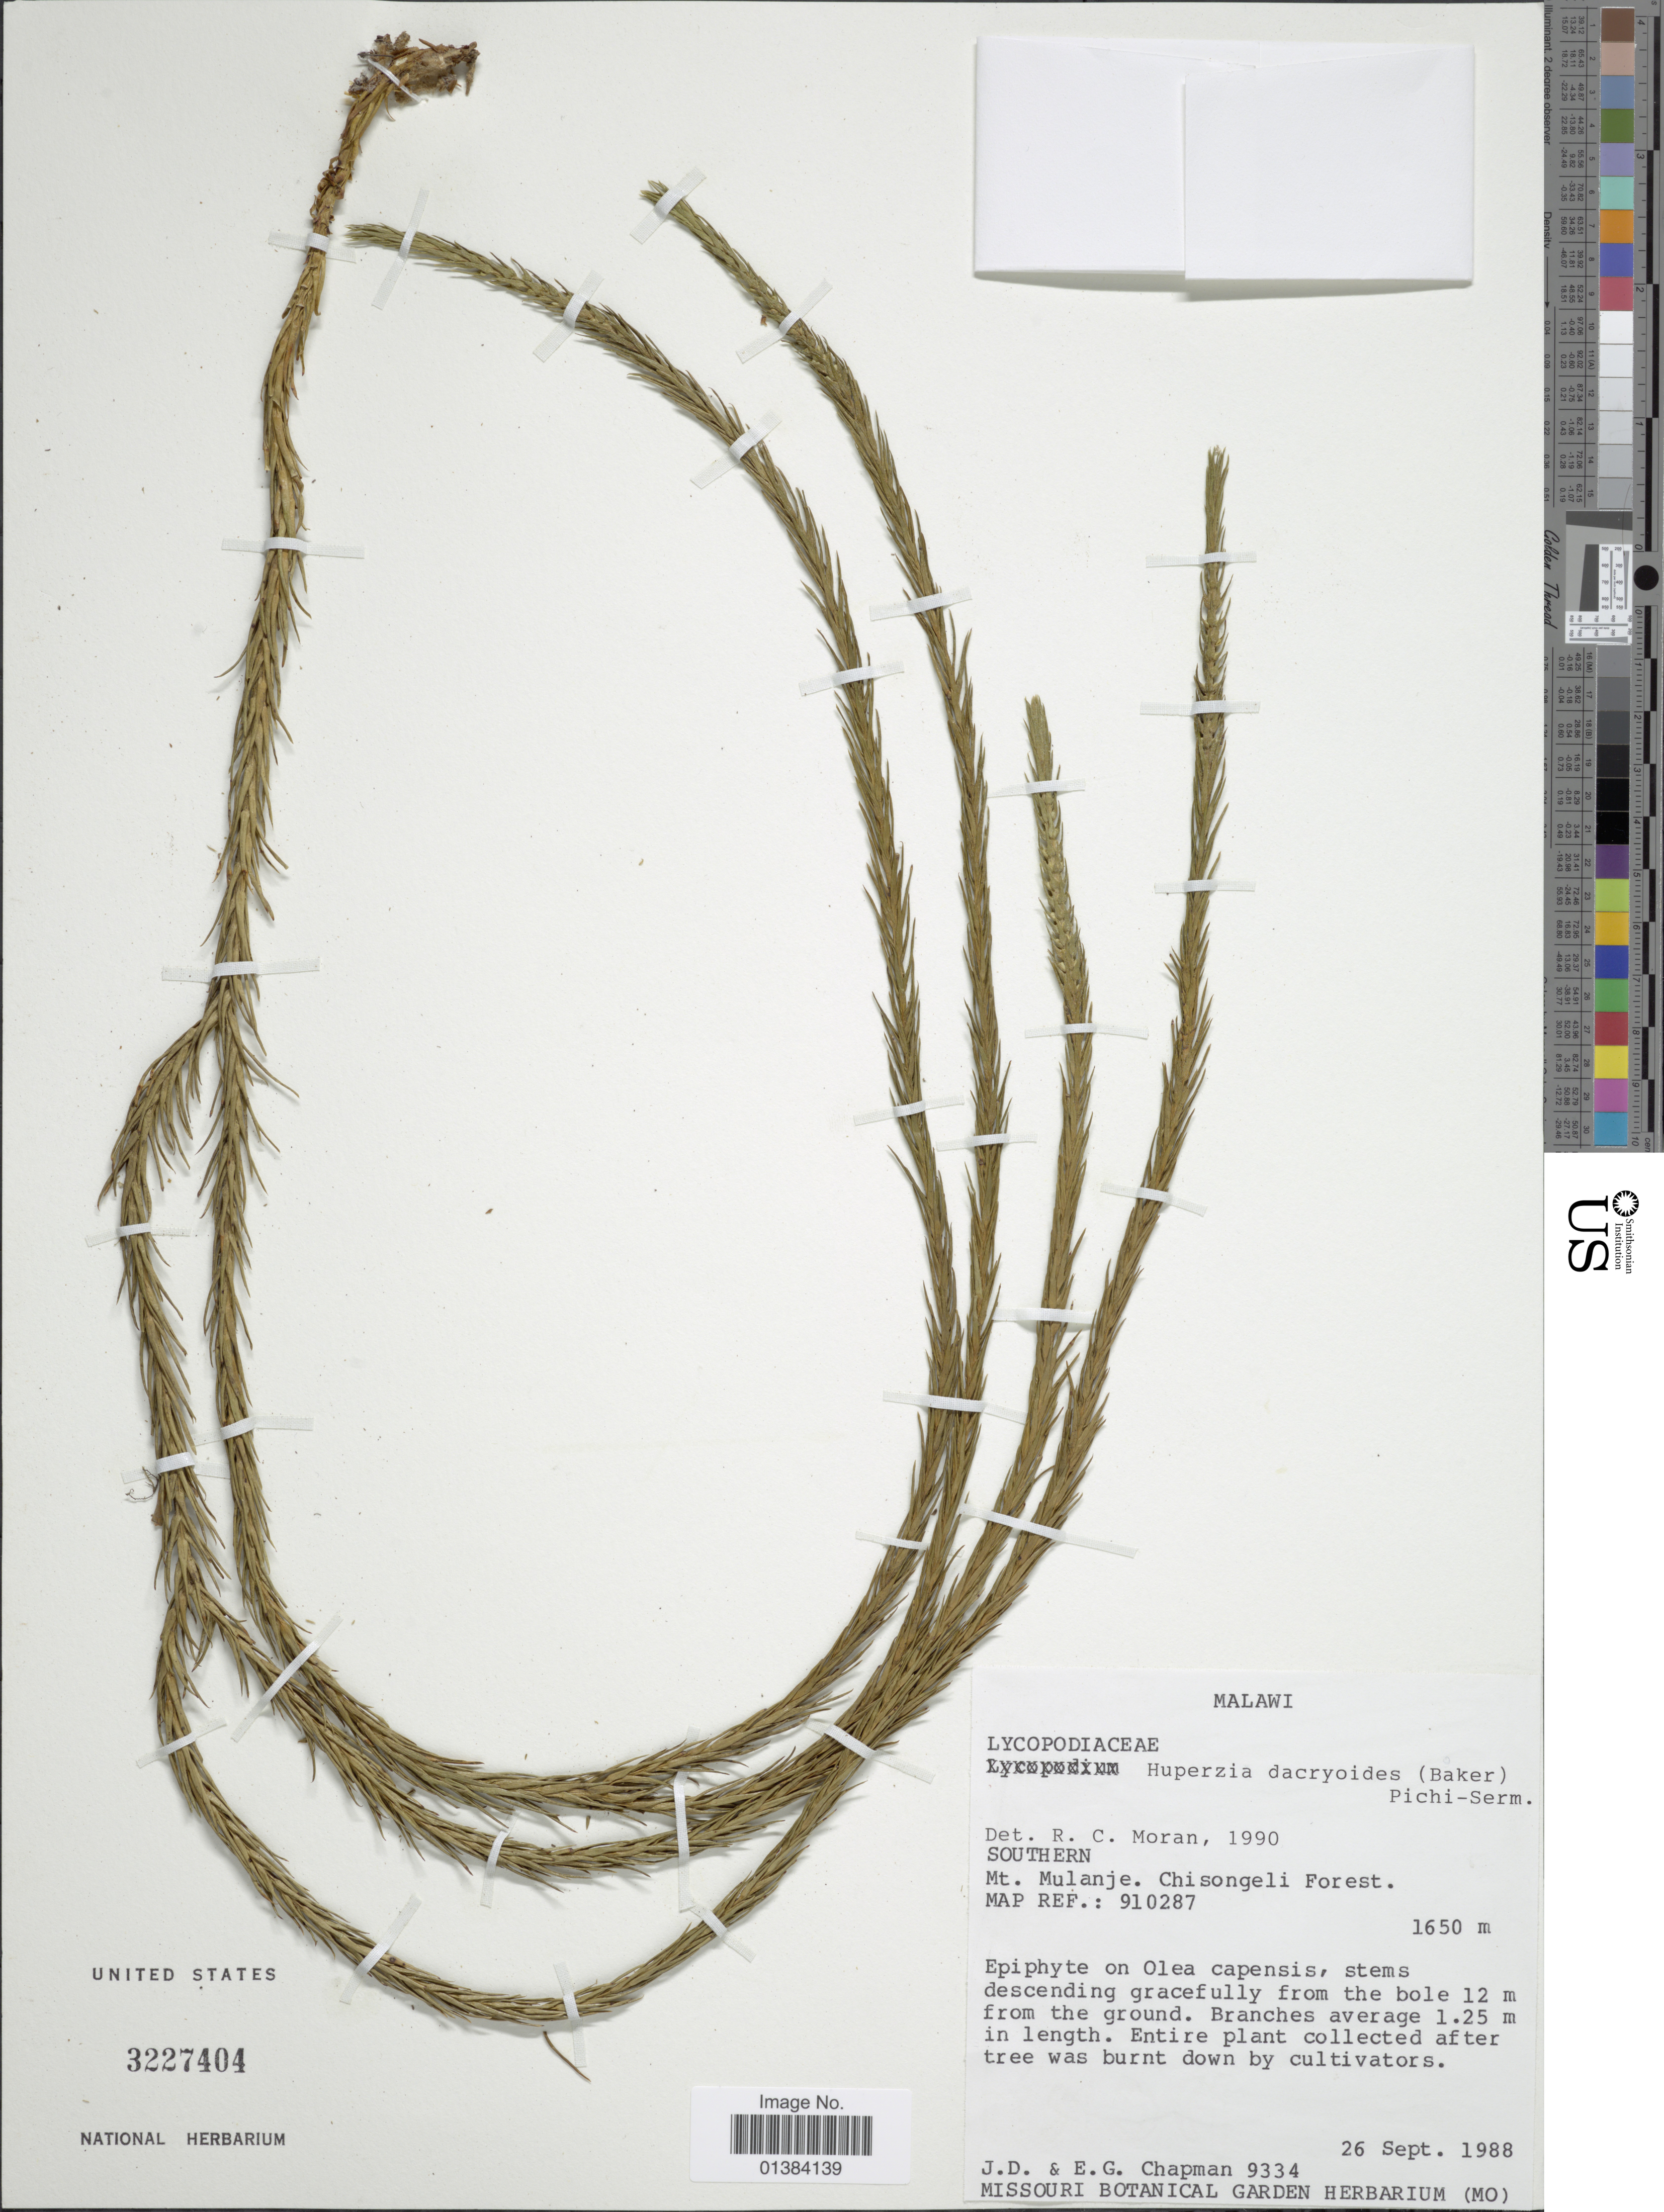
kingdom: Plantae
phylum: Tracheophyta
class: Lycopodiopsida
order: Lycopodiales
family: Lycopodiaceae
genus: Phlegmariurus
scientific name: Phlegmariurus dacrydioides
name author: (Baker) A. R. Field & Bostock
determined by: Field, A. R.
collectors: J. D. Chapman & E. G. Chapman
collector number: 9334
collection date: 1988-09-26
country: Malawi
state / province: Southern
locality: Southern. Mt. Mulanje. Chisongeli Forest. MAP REF.: 910287.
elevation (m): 1650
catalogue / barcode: US 3227404